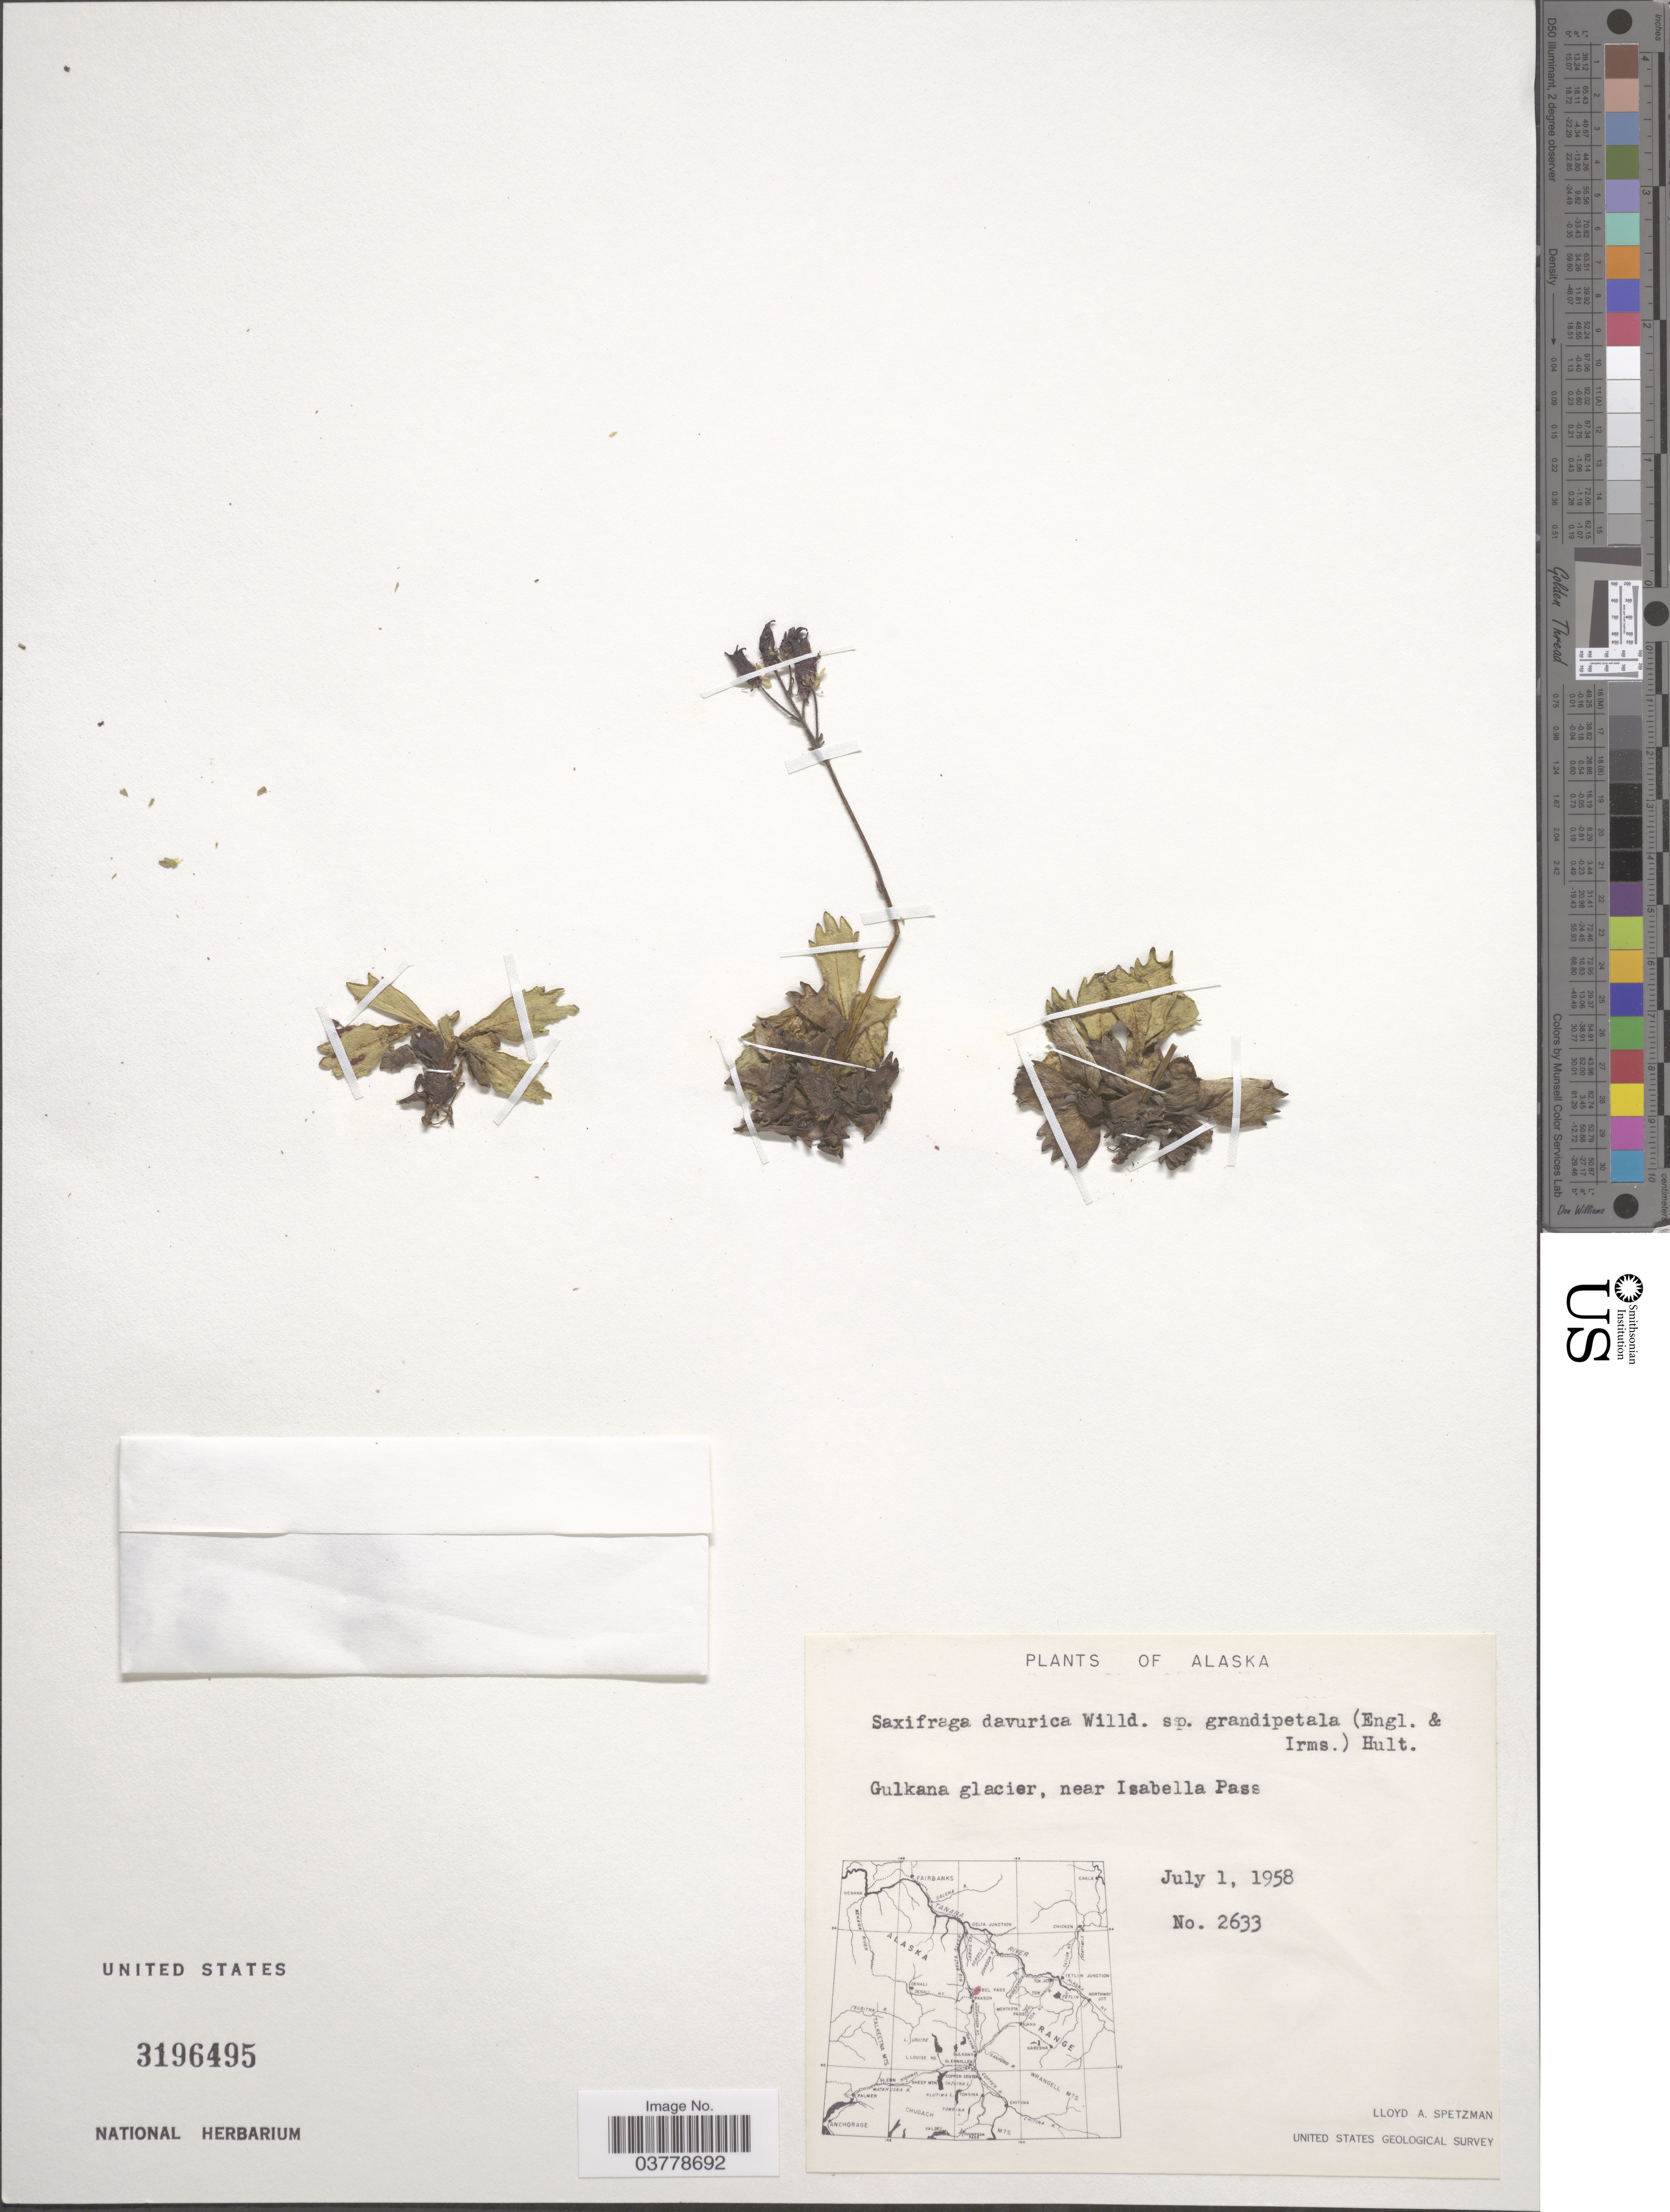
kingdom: Plantae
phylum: Tracheophyta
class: Magnoliopsida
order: Saxifragales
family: Saxifragaceae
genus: Micranthes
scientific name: Micranthes calycina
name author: (Sternb.) Gornall & H. Ohba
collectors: L. Spetzman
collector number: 2633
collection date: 1958-07-01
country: United States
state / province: Alaska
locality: Gulkana glacier, near Isabella Pass.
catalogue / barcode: US 3196495